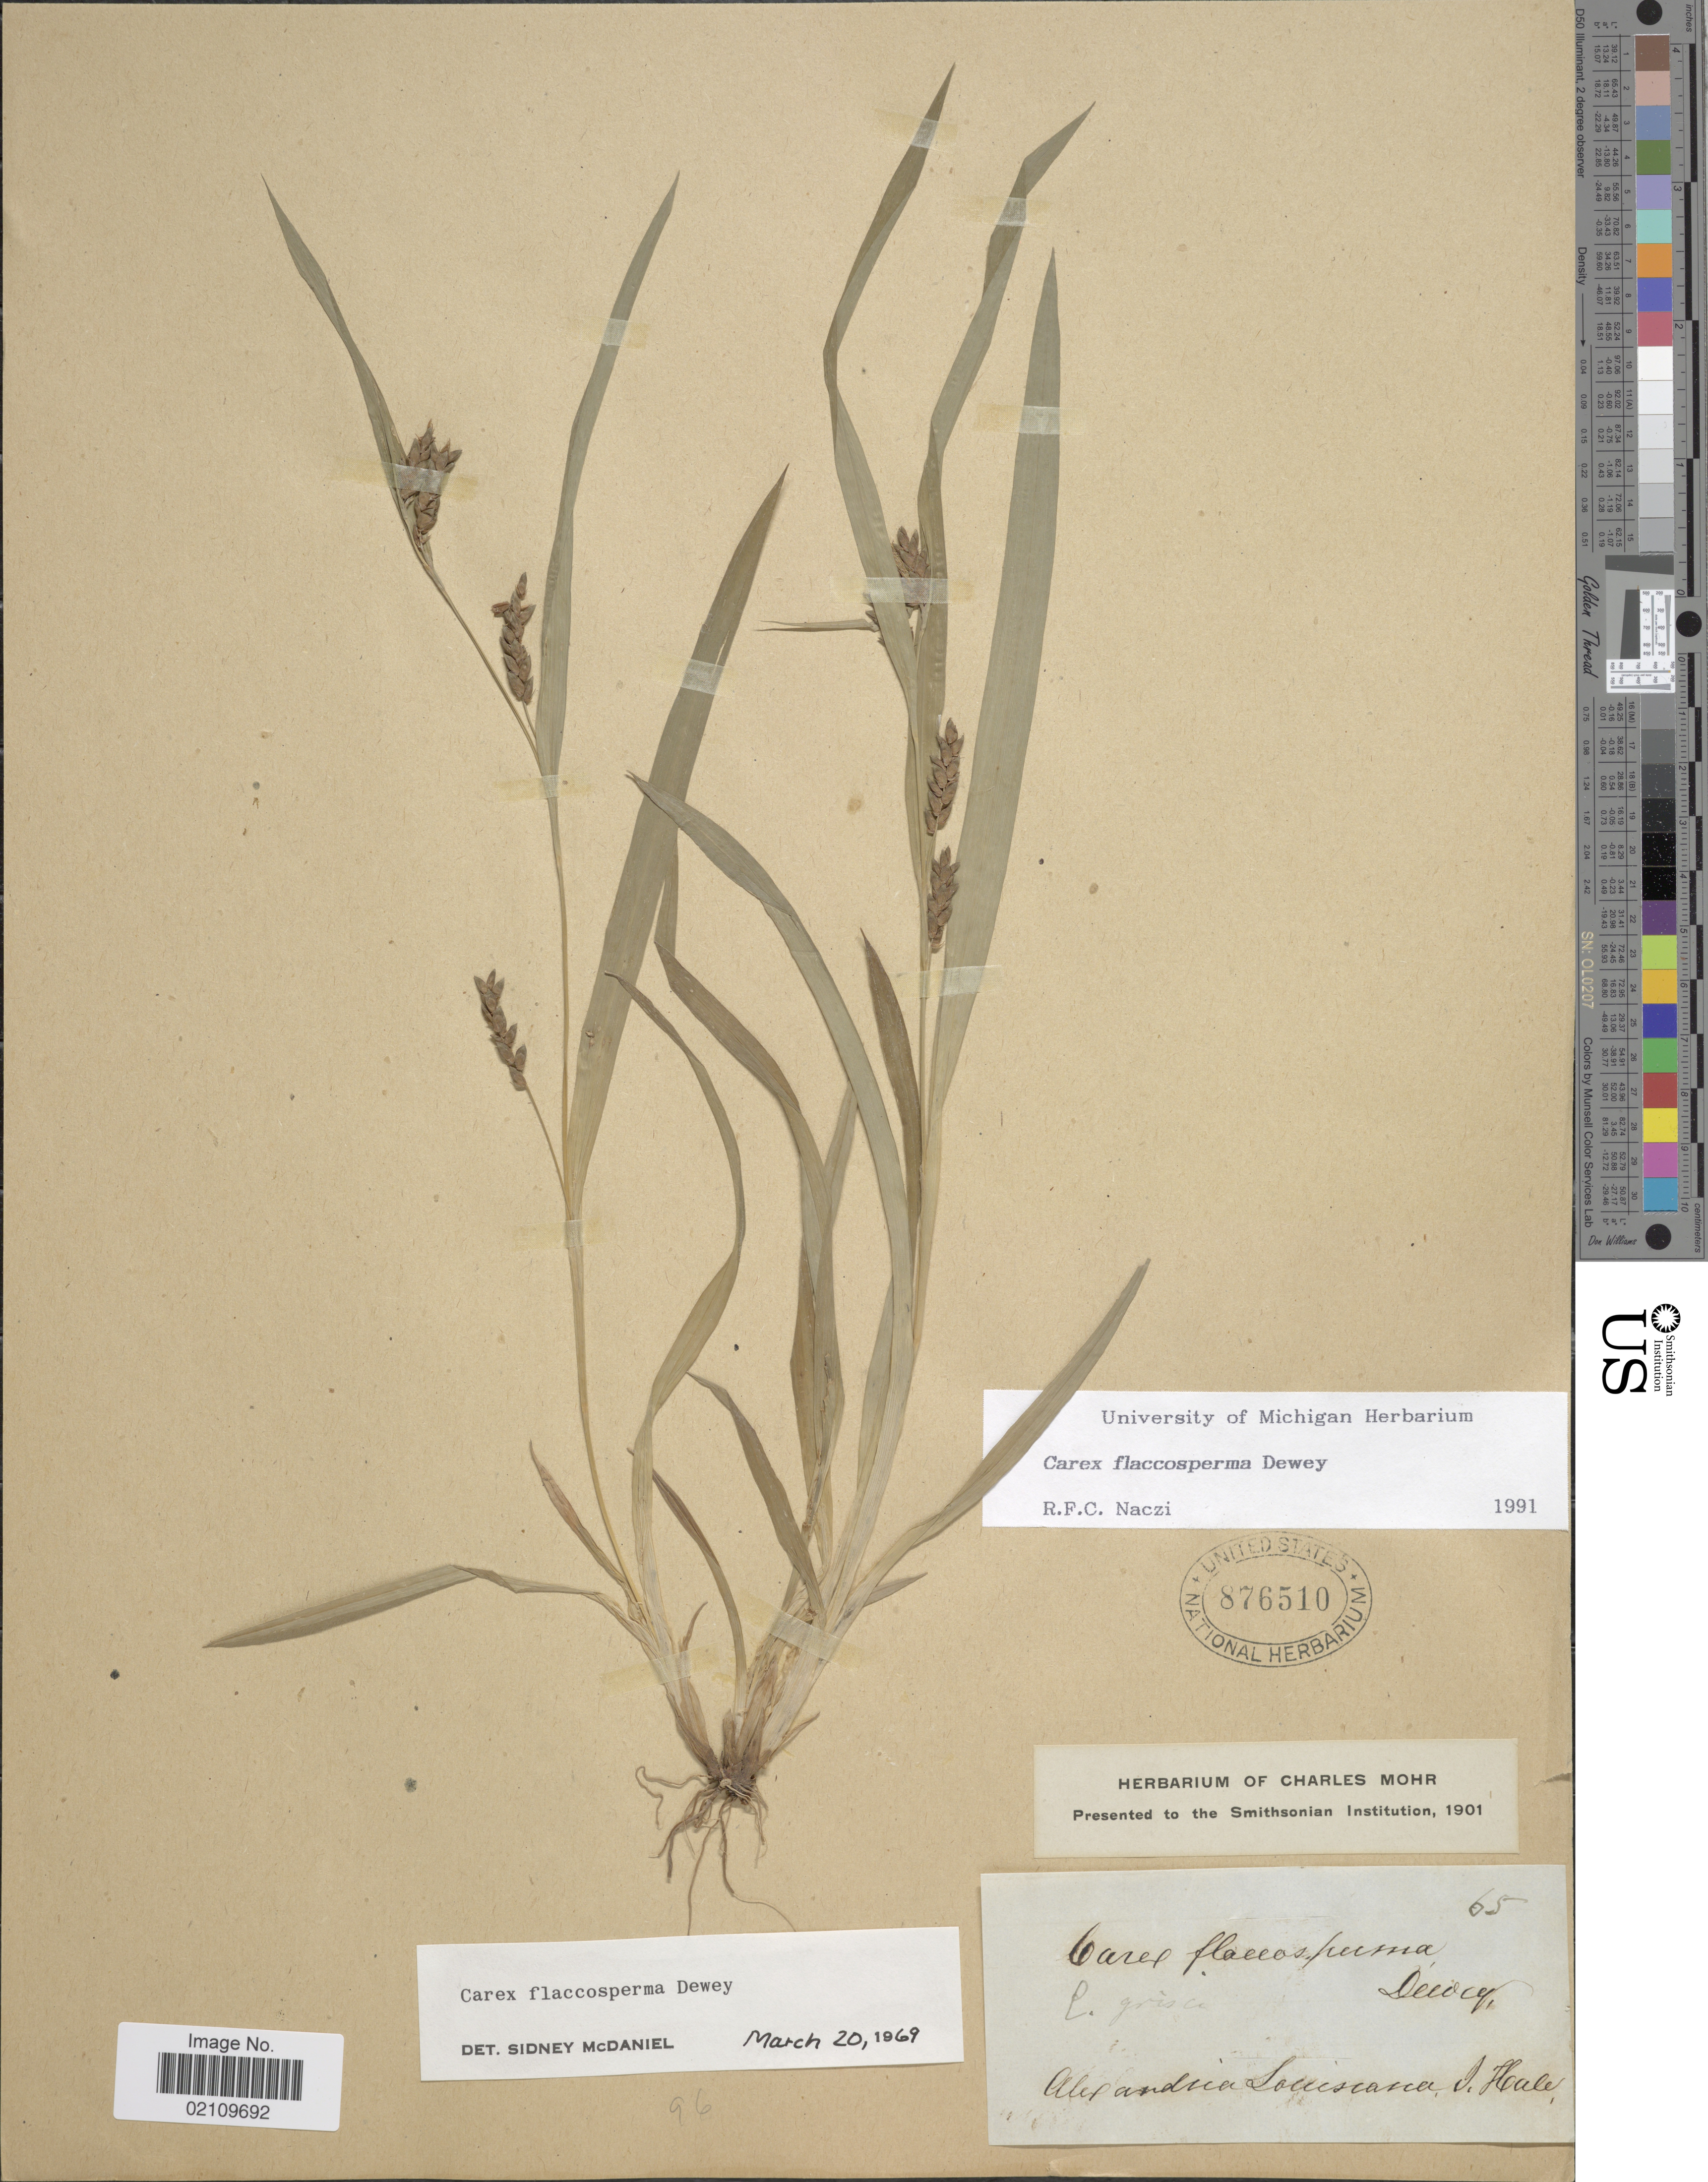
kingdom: Plantae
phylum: Tracheophyta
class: Liliopsida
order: Poales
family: Cyperaceae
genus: Carex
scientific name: Carex flaccosperma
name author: Dewey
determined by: Naczi, R. F. C.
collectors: T. Hale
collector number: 65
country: United States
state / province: Louisiana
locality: Alexandria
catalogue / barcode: US 876510